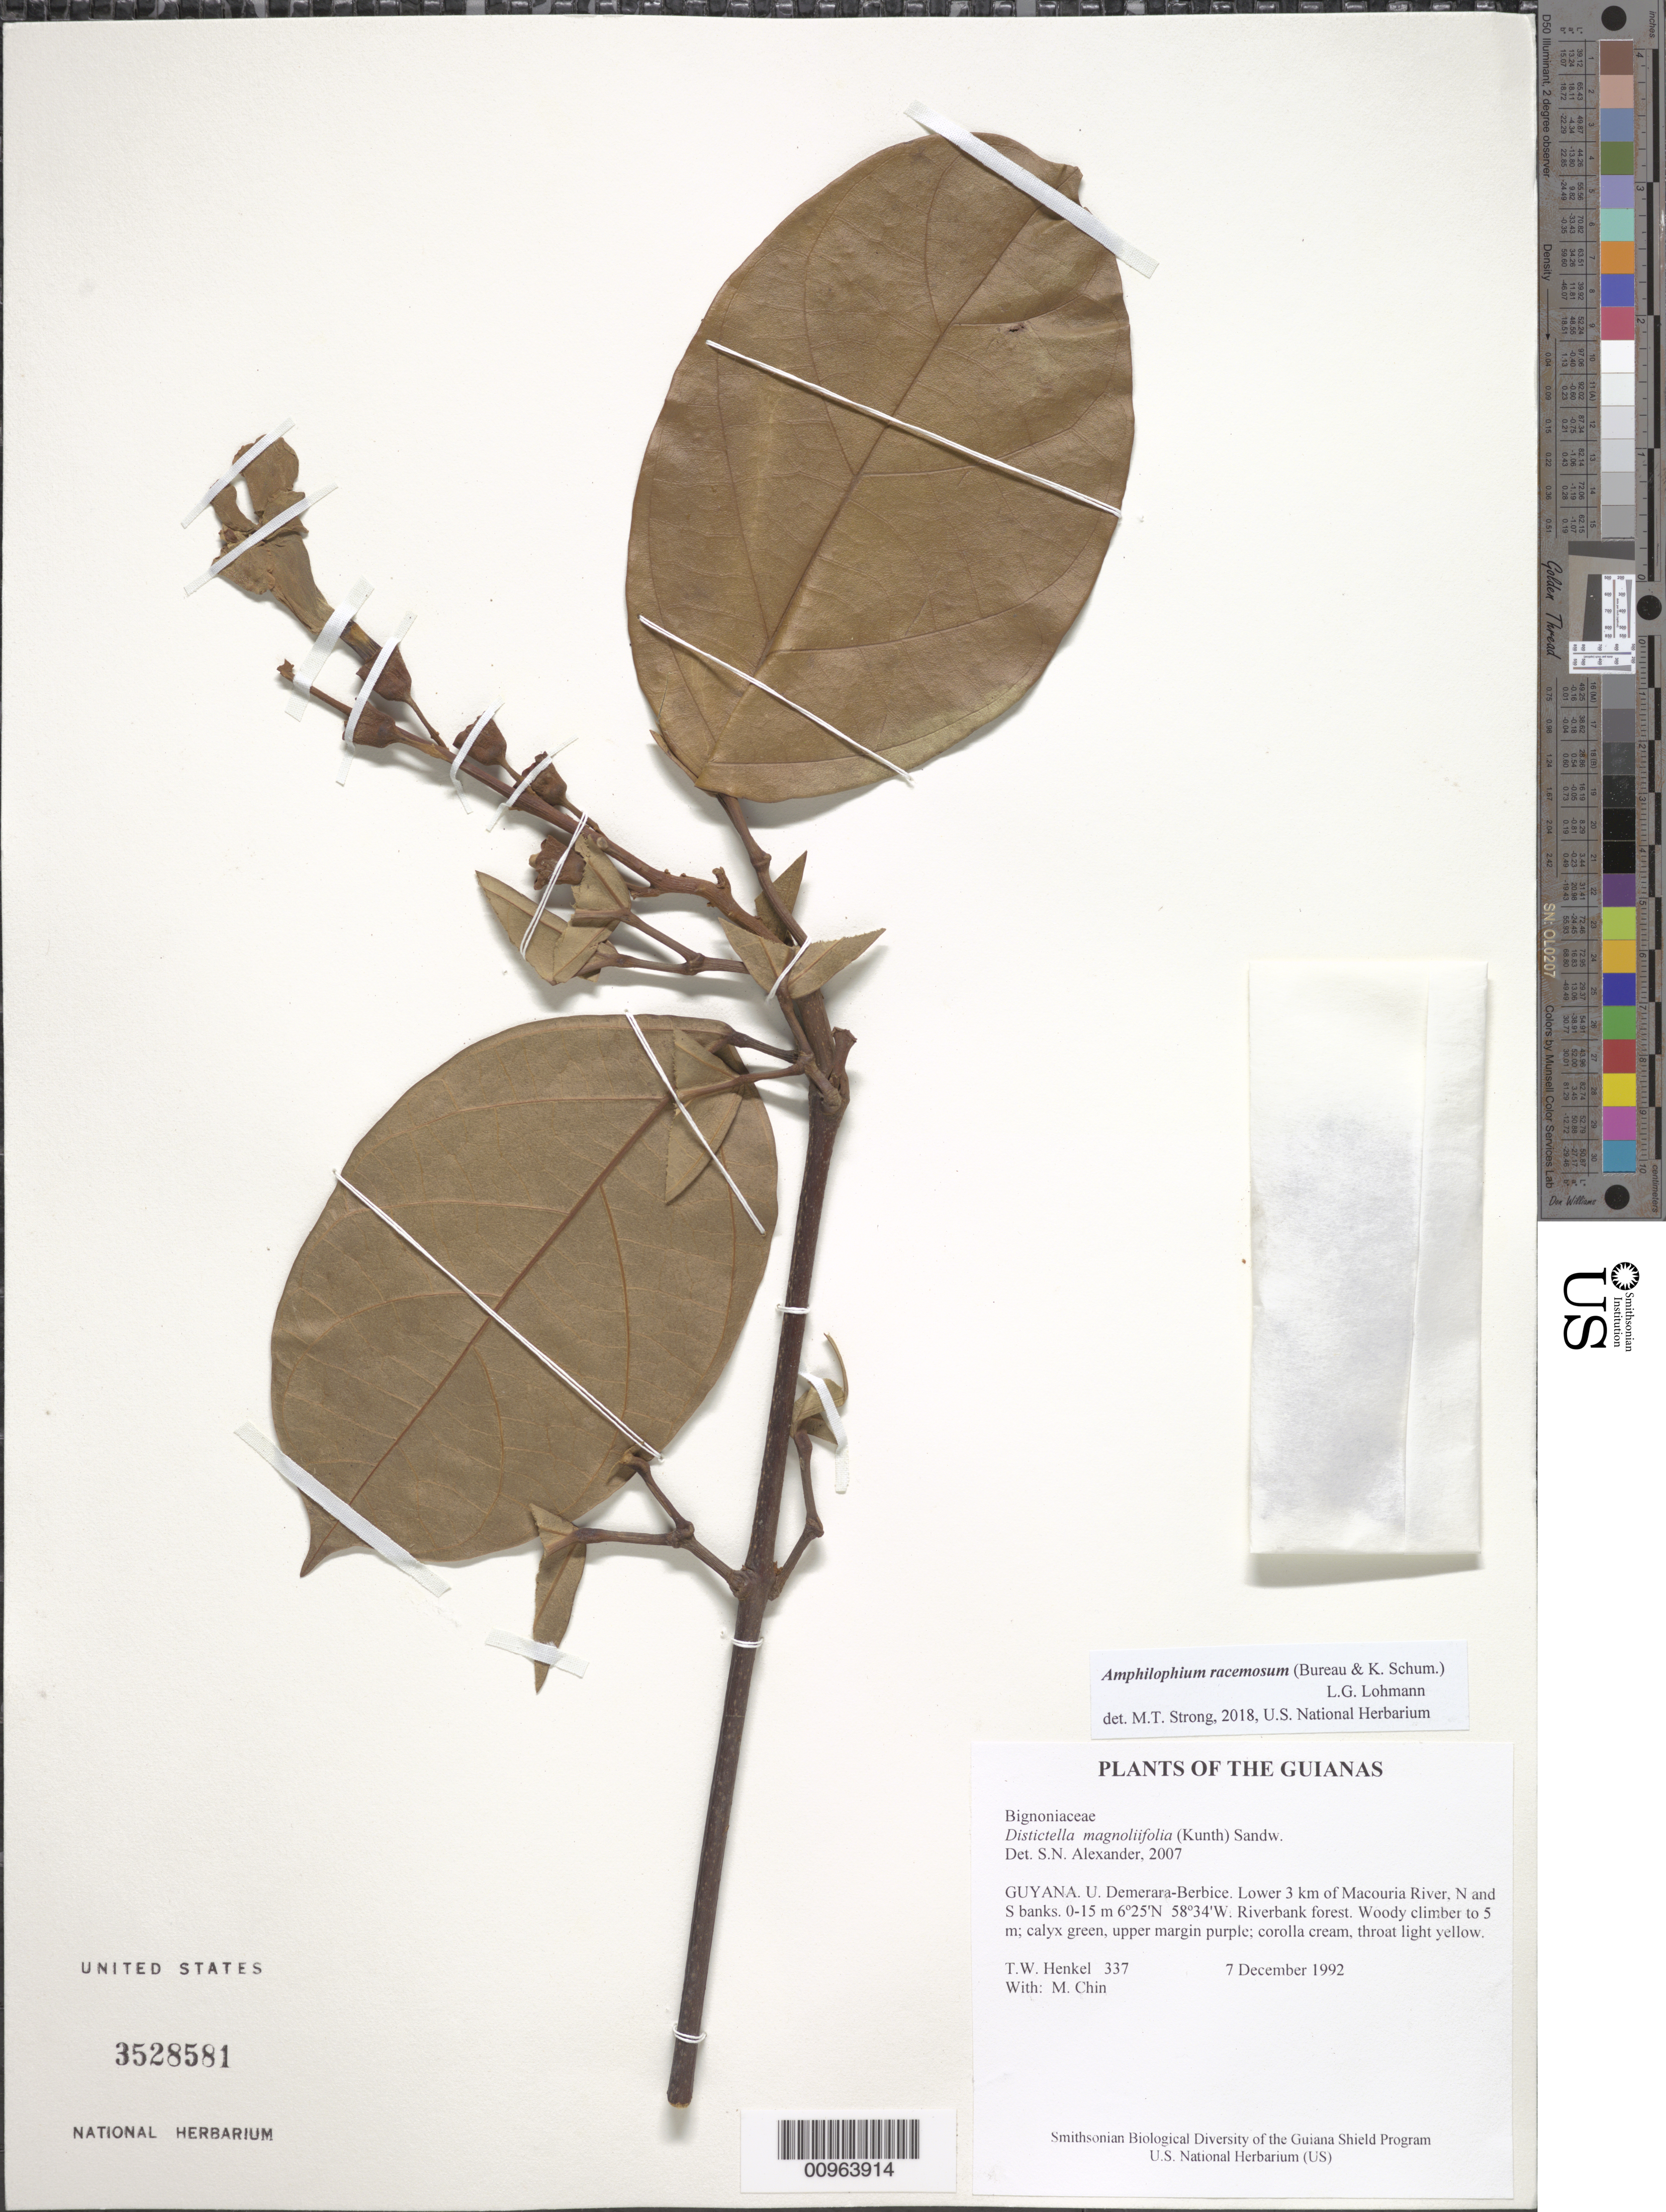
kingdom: Plantae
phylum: Tracheophyta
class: Magnoliopsida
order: Lamiales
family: Bignoniaceae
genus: Amphilophium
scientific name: Amphilophium racemosum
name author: (Bureau & K. Schum.) L.G. Lohmann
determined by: Strong, M. T., (US), Smithsonian Institution - National Museum of Natural History (UNITED STATES)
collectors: T. Henkel & M. Chin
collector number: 337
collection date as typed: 7 December 1992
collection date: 1992-12-07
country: Guyana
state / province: U. Demerara-Berbice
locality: Lower 3 km of Macouria River, N and S banks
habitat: Riverbank forest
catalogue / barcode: US 3528581